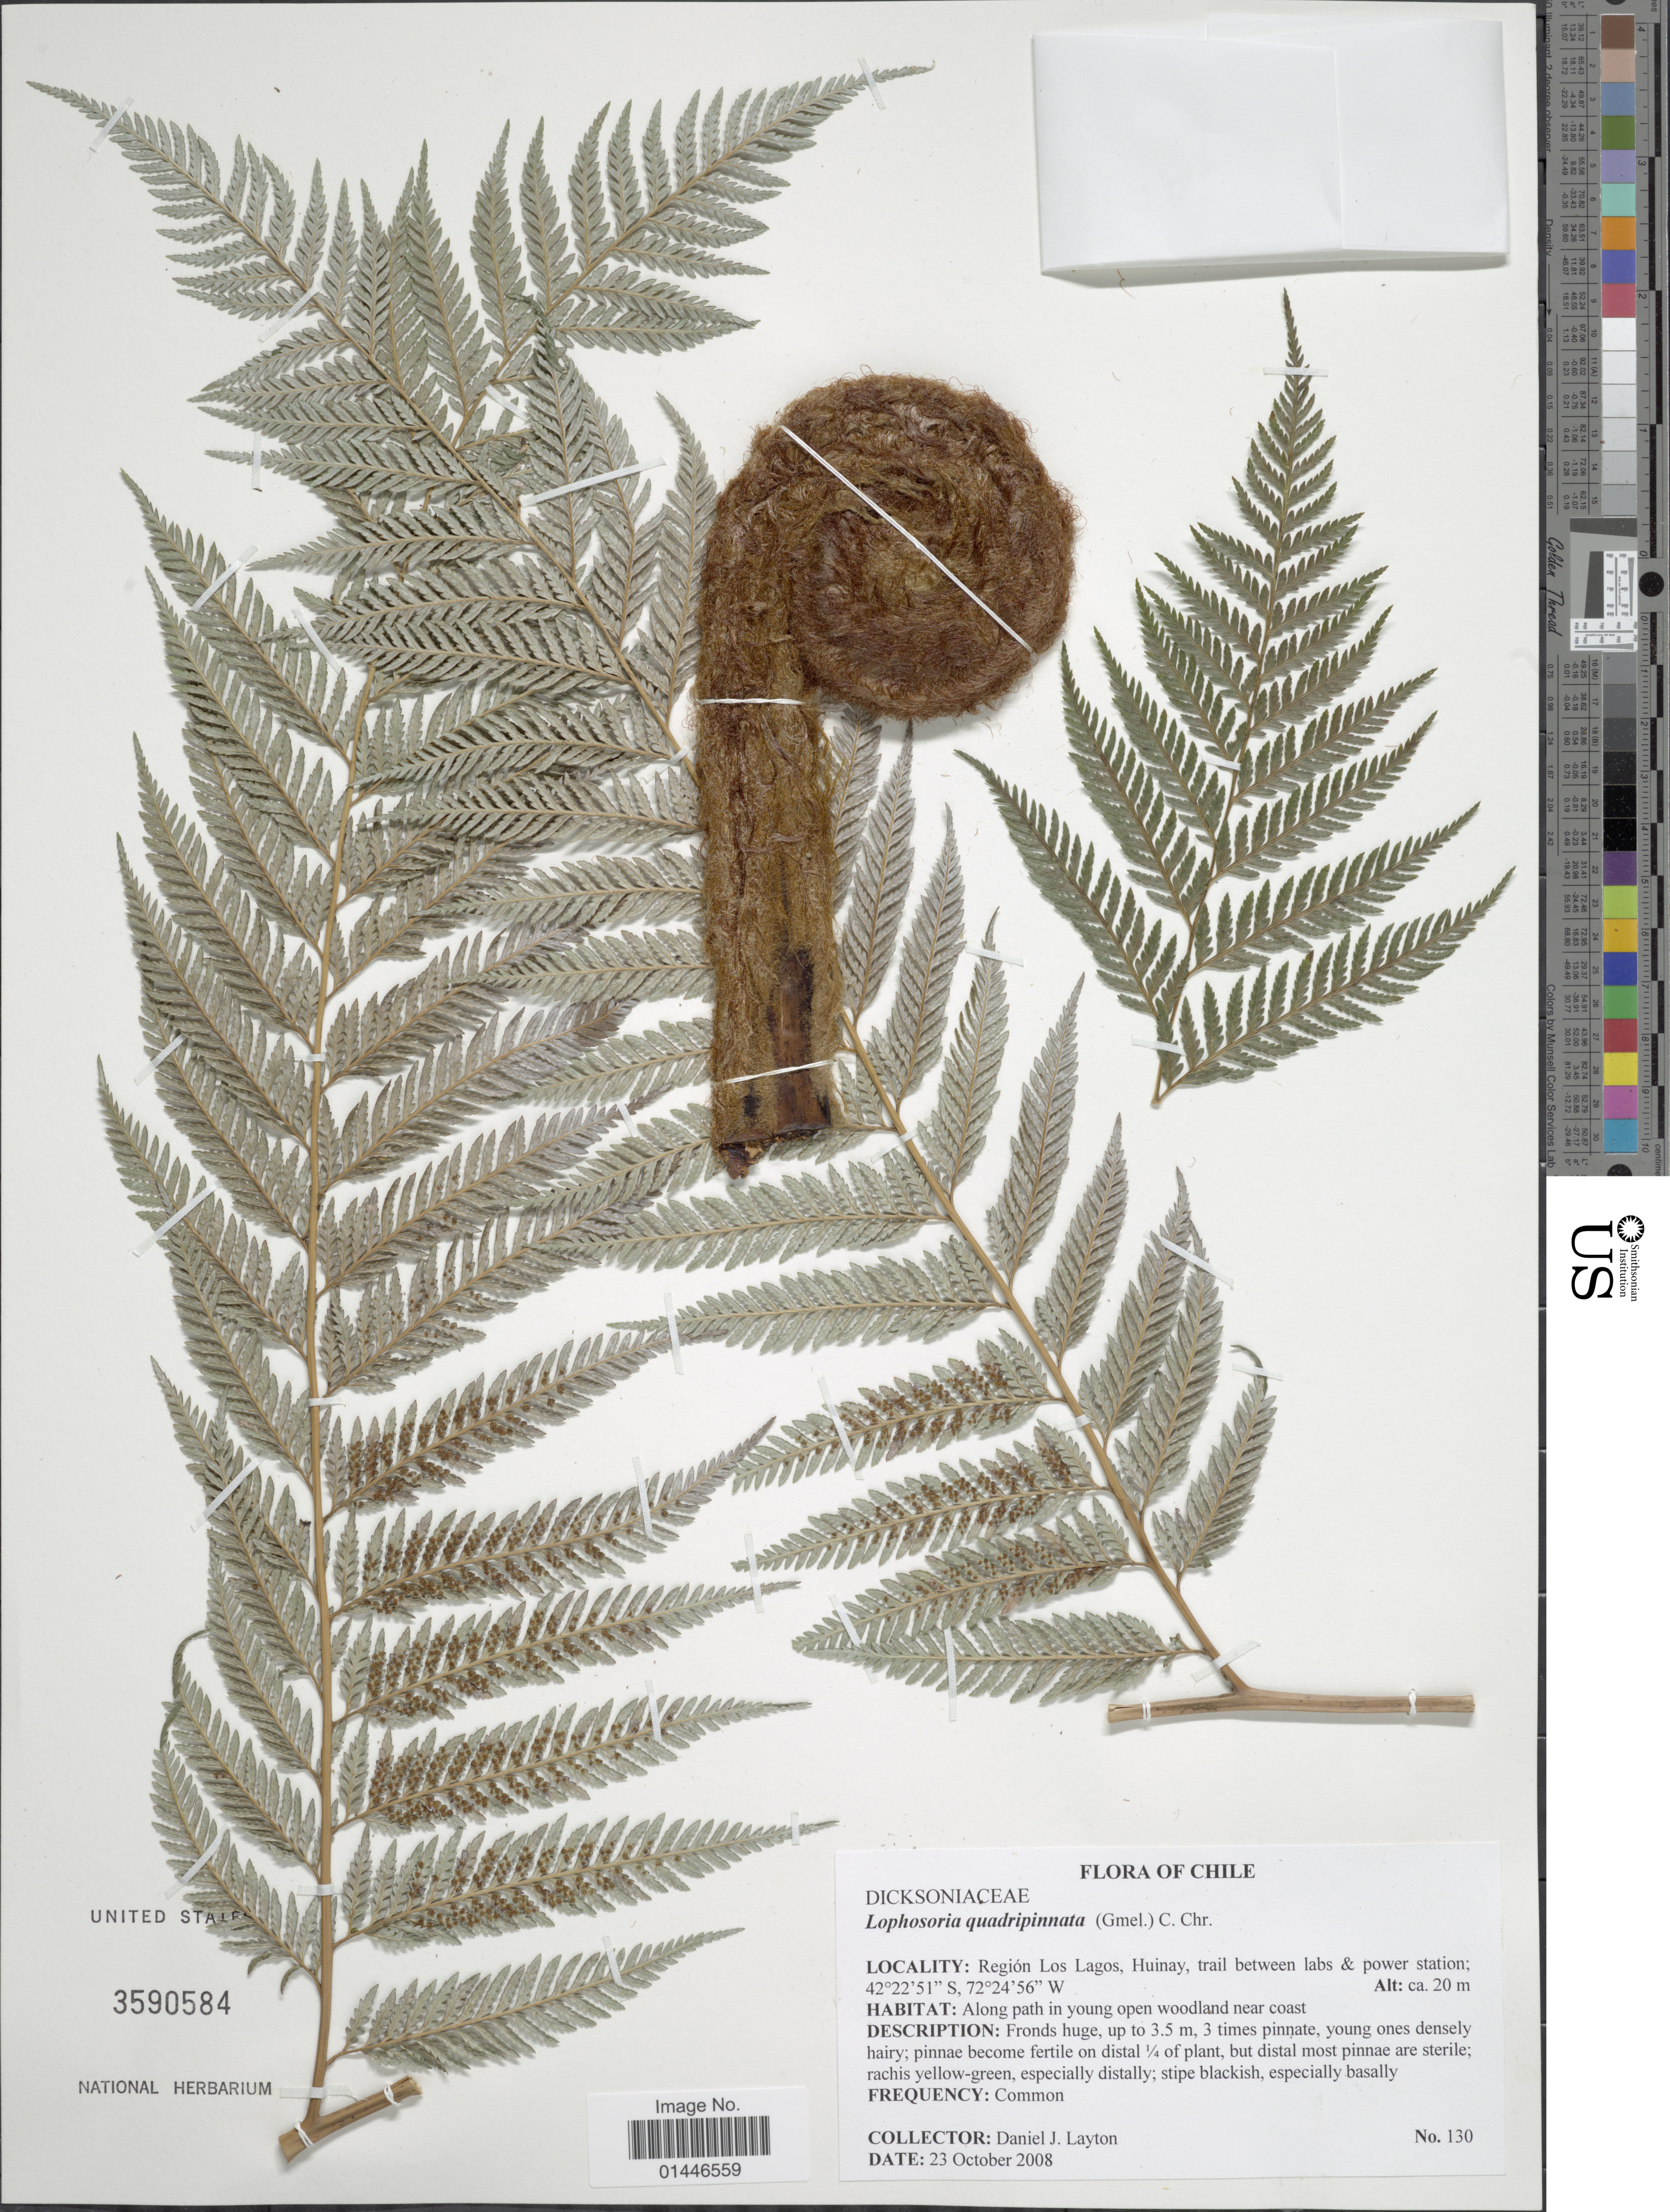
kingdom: Plantae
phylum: Tracheophyta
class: Polypodiopsida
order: Cyatheales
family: Dicksoniaceae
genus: Lophosoria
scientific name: Lophosoria quadripinnata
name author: (J.F. Gmel.) C. Chr.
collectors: D. J. Layton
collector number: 130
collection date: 2008-10-23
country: Chile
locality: Region Los Lagos, Huinay, trail between labs & power station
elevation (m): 20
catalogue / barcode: US 3590584